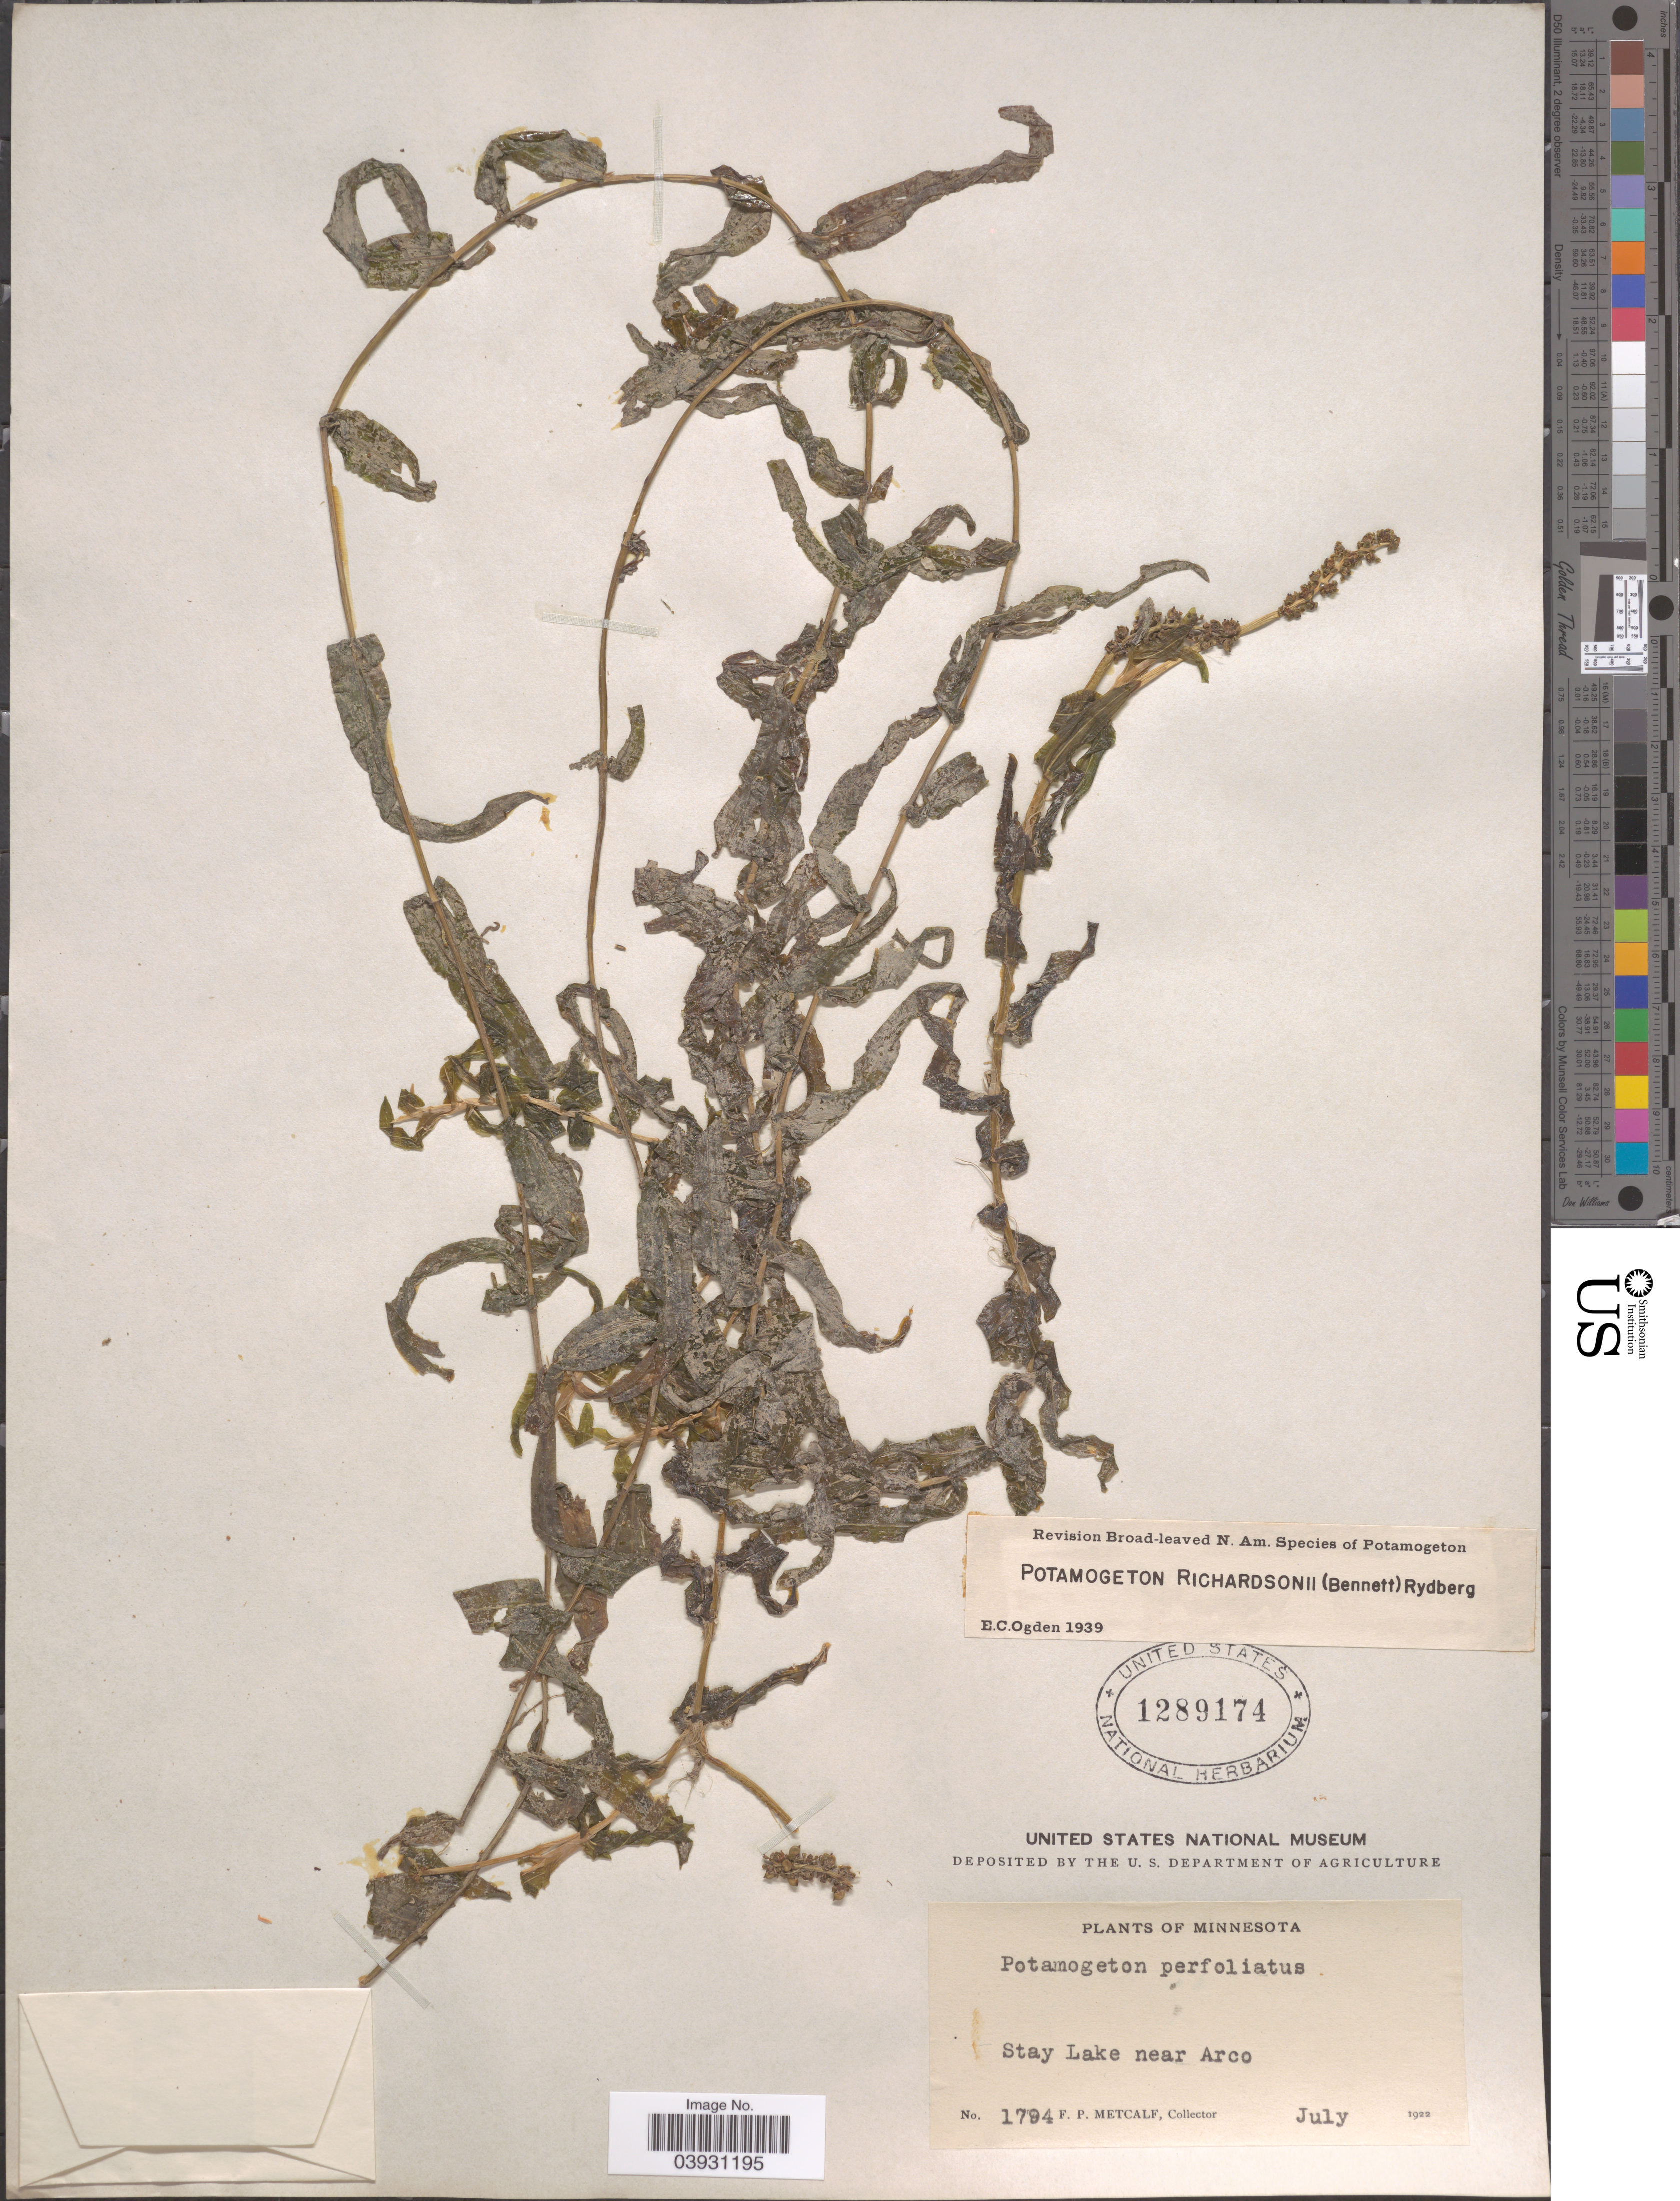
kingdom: Plantae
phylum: Tracheophyta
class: Liliopsida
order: Alismatales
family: Potamogetonaceae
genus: Potamogeton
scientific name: Potamogeton richardsonii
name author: (A.W. Benn.) Rydb.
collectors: F. Metcalf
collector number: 1794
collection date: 1922-07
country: United States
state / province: Minnesota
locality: Stay Lake near Arco.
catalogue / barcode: US 1289174